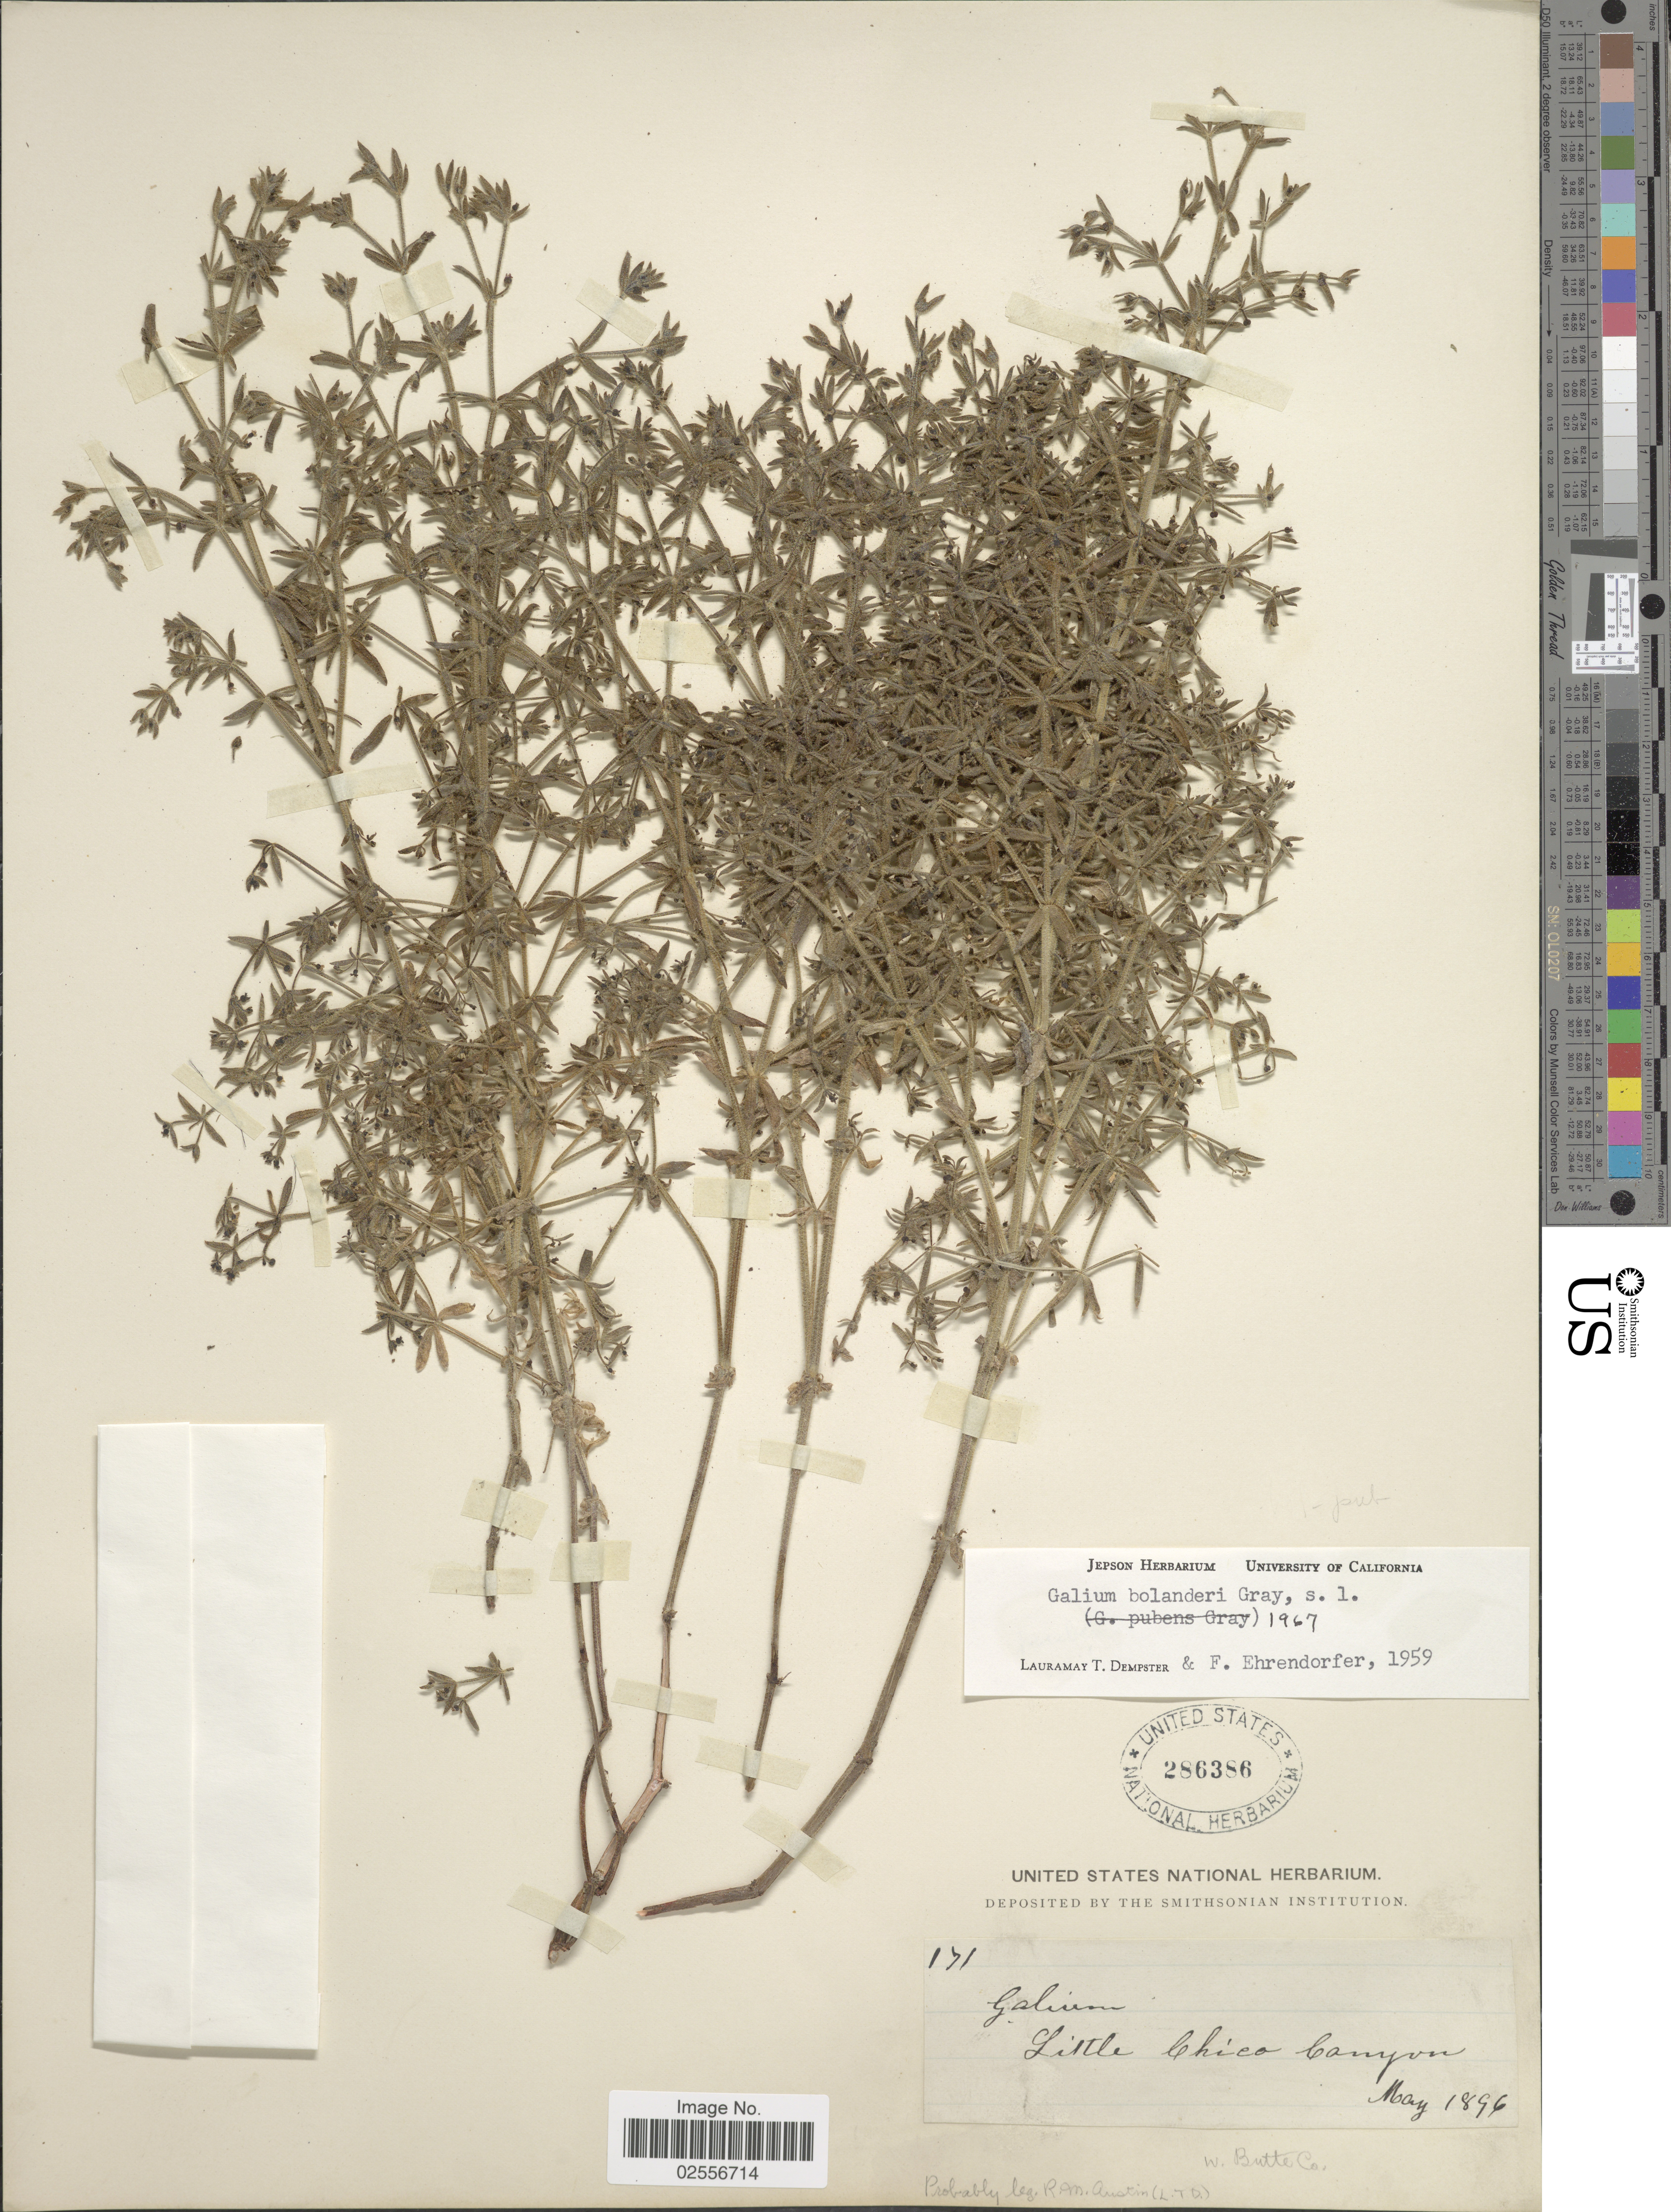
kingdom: Plantae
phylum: Tracheophyta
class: Magnoliopsida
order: Gentianales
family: Rubiaceae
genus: Galium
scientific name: Galium bolanderi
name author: A. Gray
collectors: R. Austin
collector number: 171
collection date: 1896-05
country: United States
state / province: California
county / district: Butte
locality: Little Chico Canyon. W. Butte Co.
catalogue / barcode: US 286386